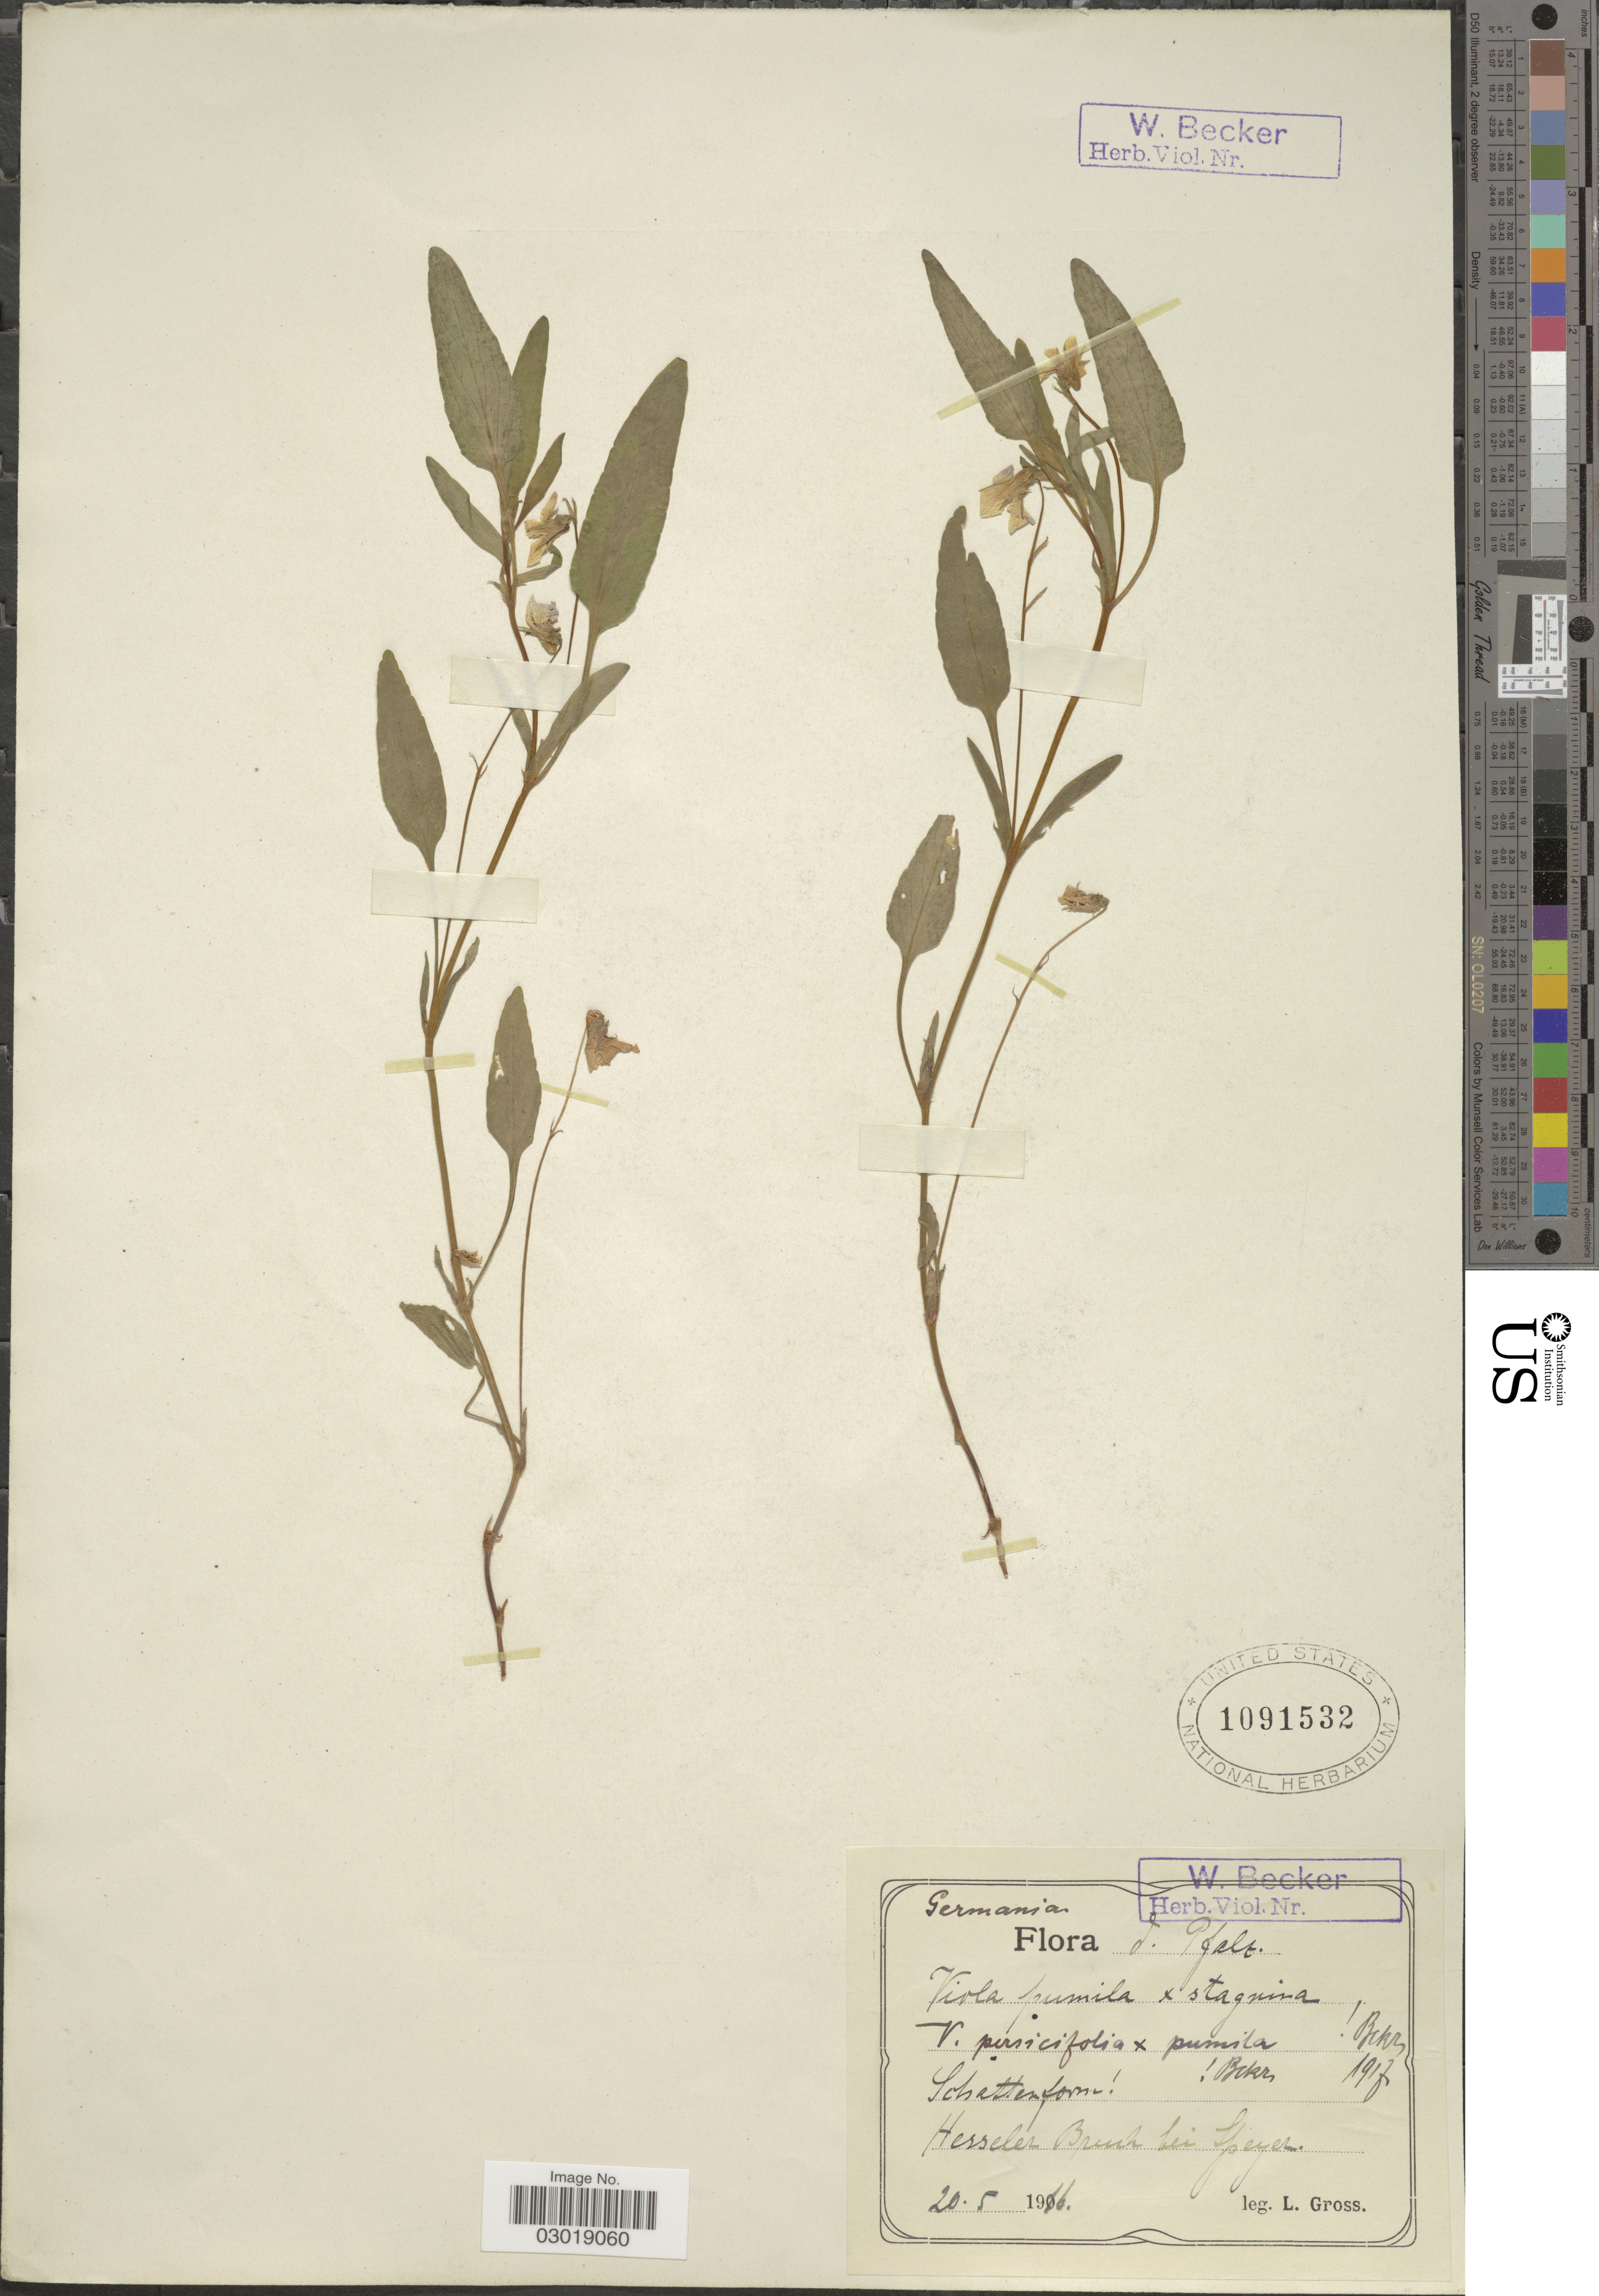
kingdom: Plantae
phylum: Tracheophyta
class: Magnoliopsida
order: Malpighiales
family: Violaceae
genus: Viola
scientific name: Viola pumila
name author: Chaix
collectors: L. Gross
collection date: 1916-05-20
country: Germany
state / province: Rhineland-Palatinate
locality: D. Pfalz. Herseler Bruch bei Speyer.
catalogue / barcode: US 1091532